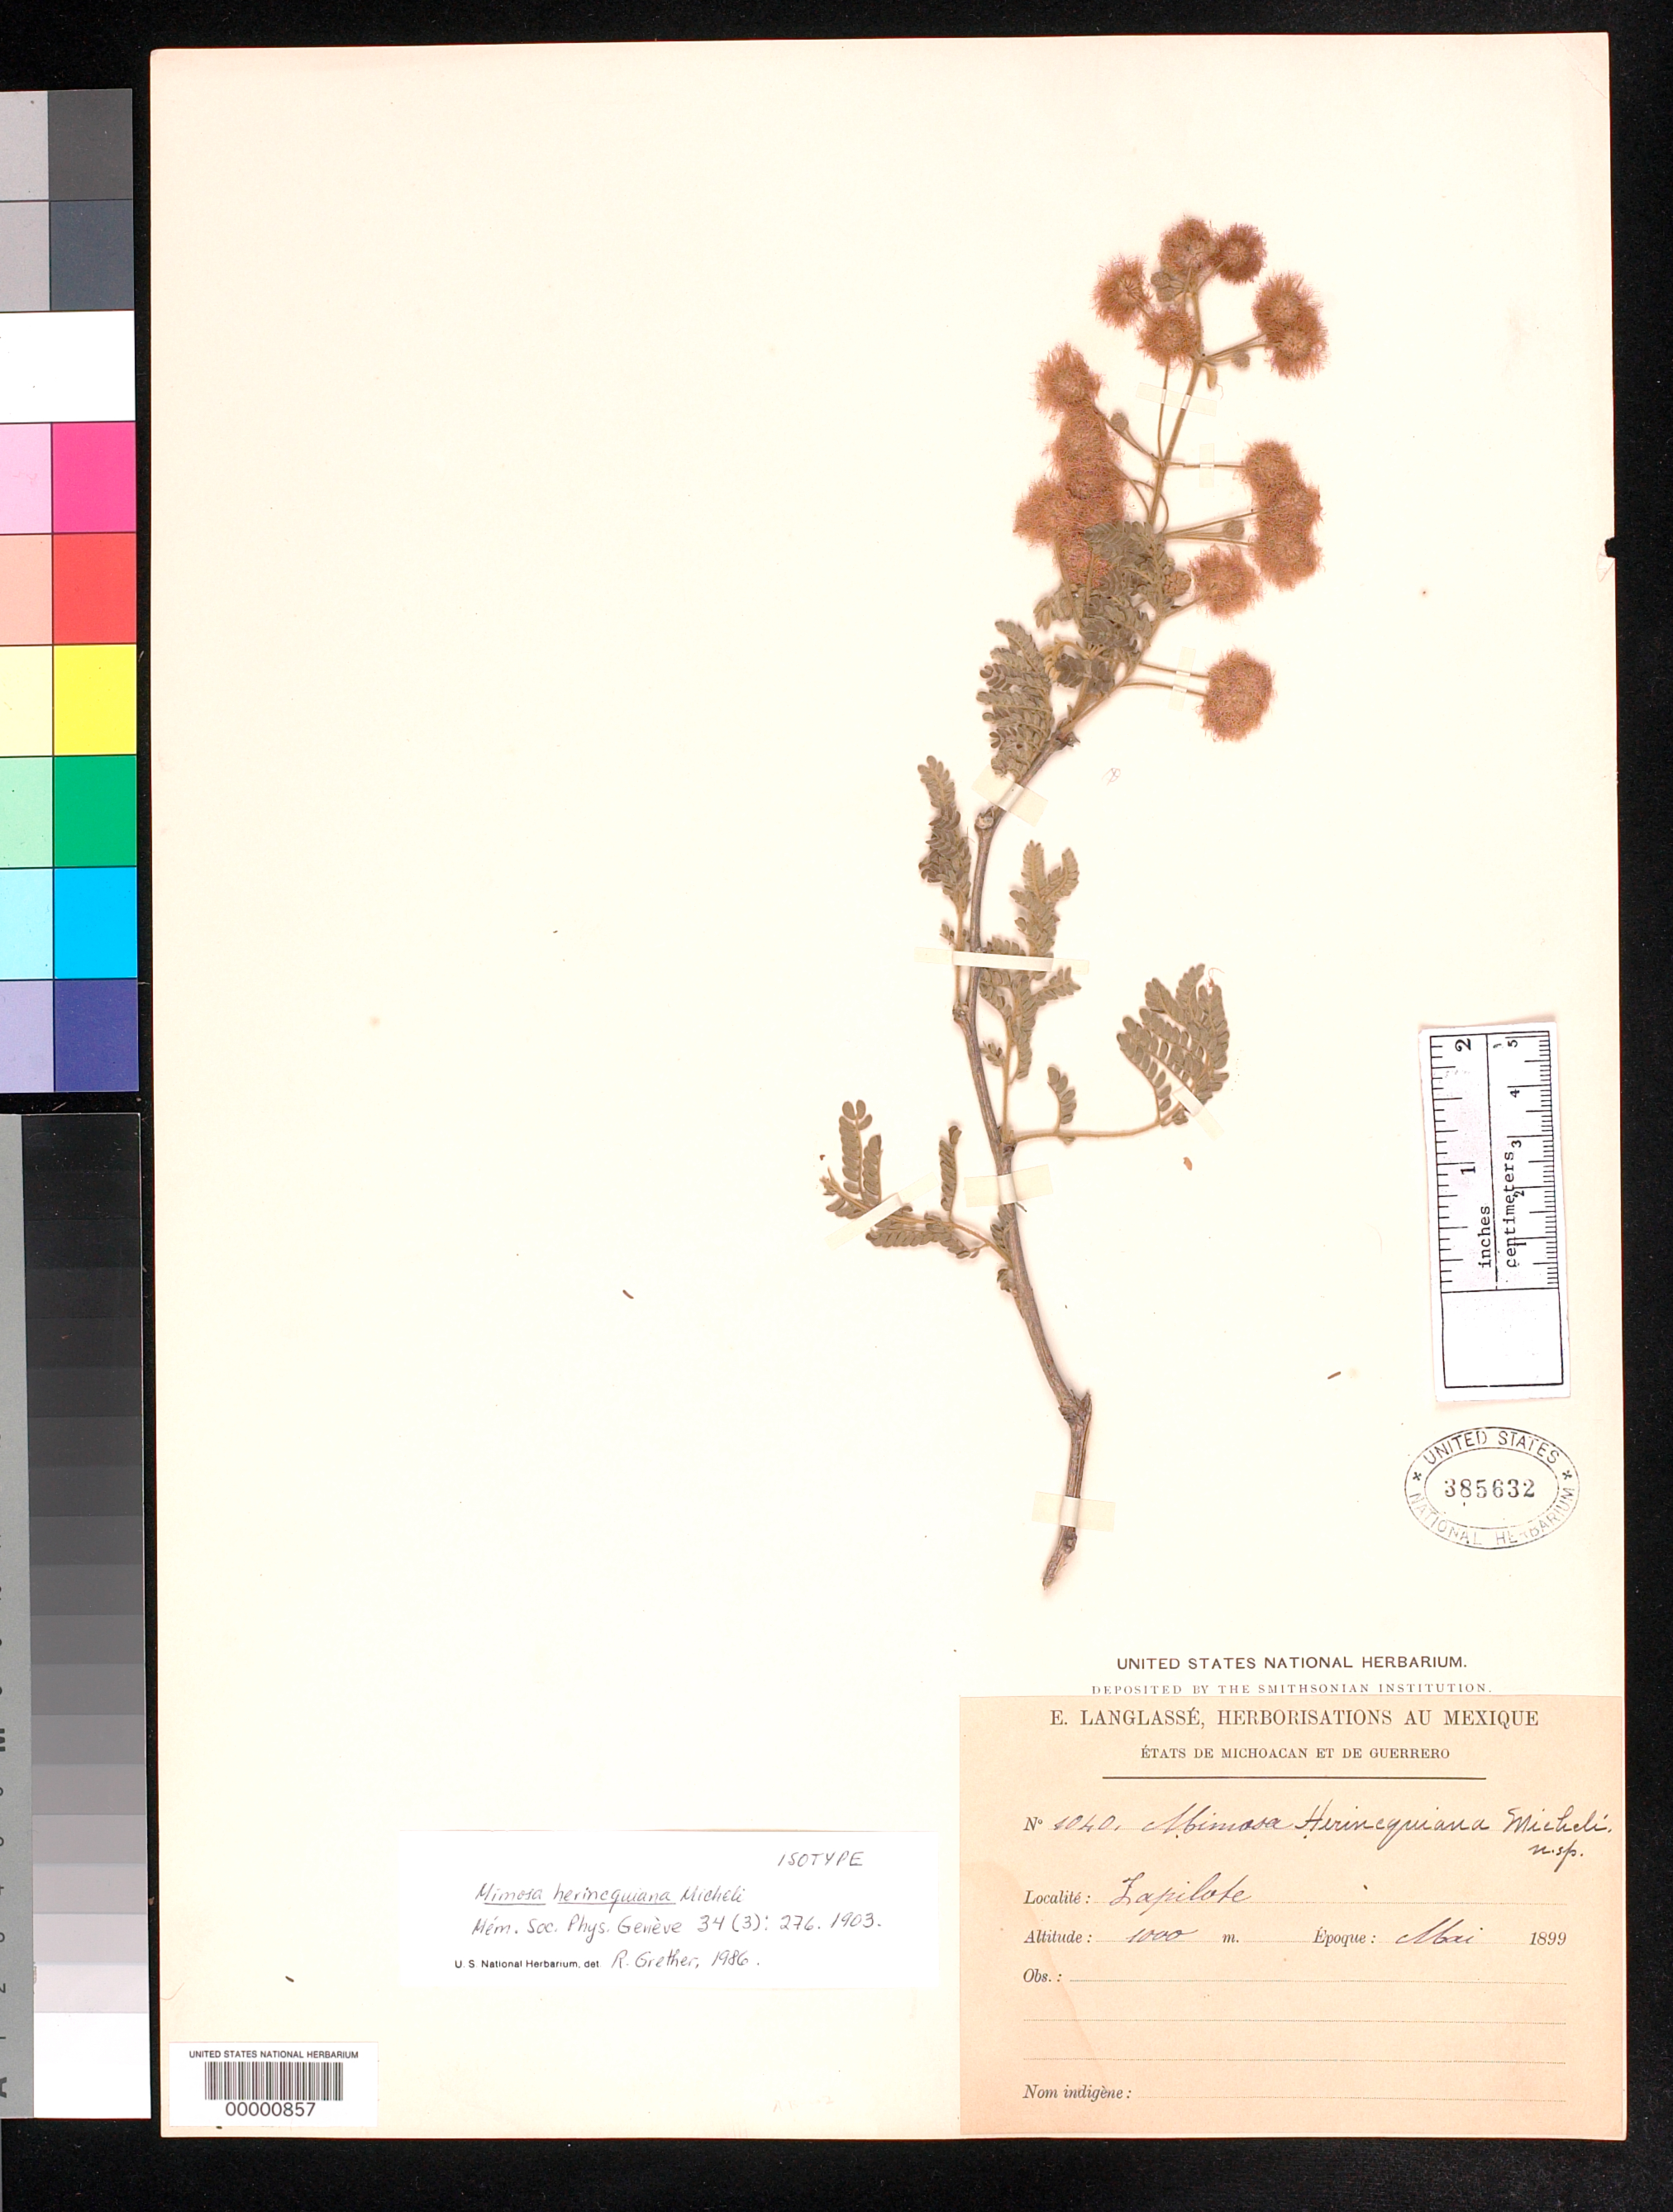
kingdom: Plantae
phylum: Tracheophyta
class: Magnoliopsida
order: Fabales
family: Fabaceae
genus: Mimosa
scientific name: Mimosa herincquiana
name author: Micheli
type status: Isotype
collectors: E. Langlassé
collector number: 1040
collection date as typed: May 1899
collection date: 1899-05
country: Mexico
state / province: Guerrero / Michoacán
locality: Cariote del Zopilote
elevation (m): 1000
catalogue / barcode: US 385632